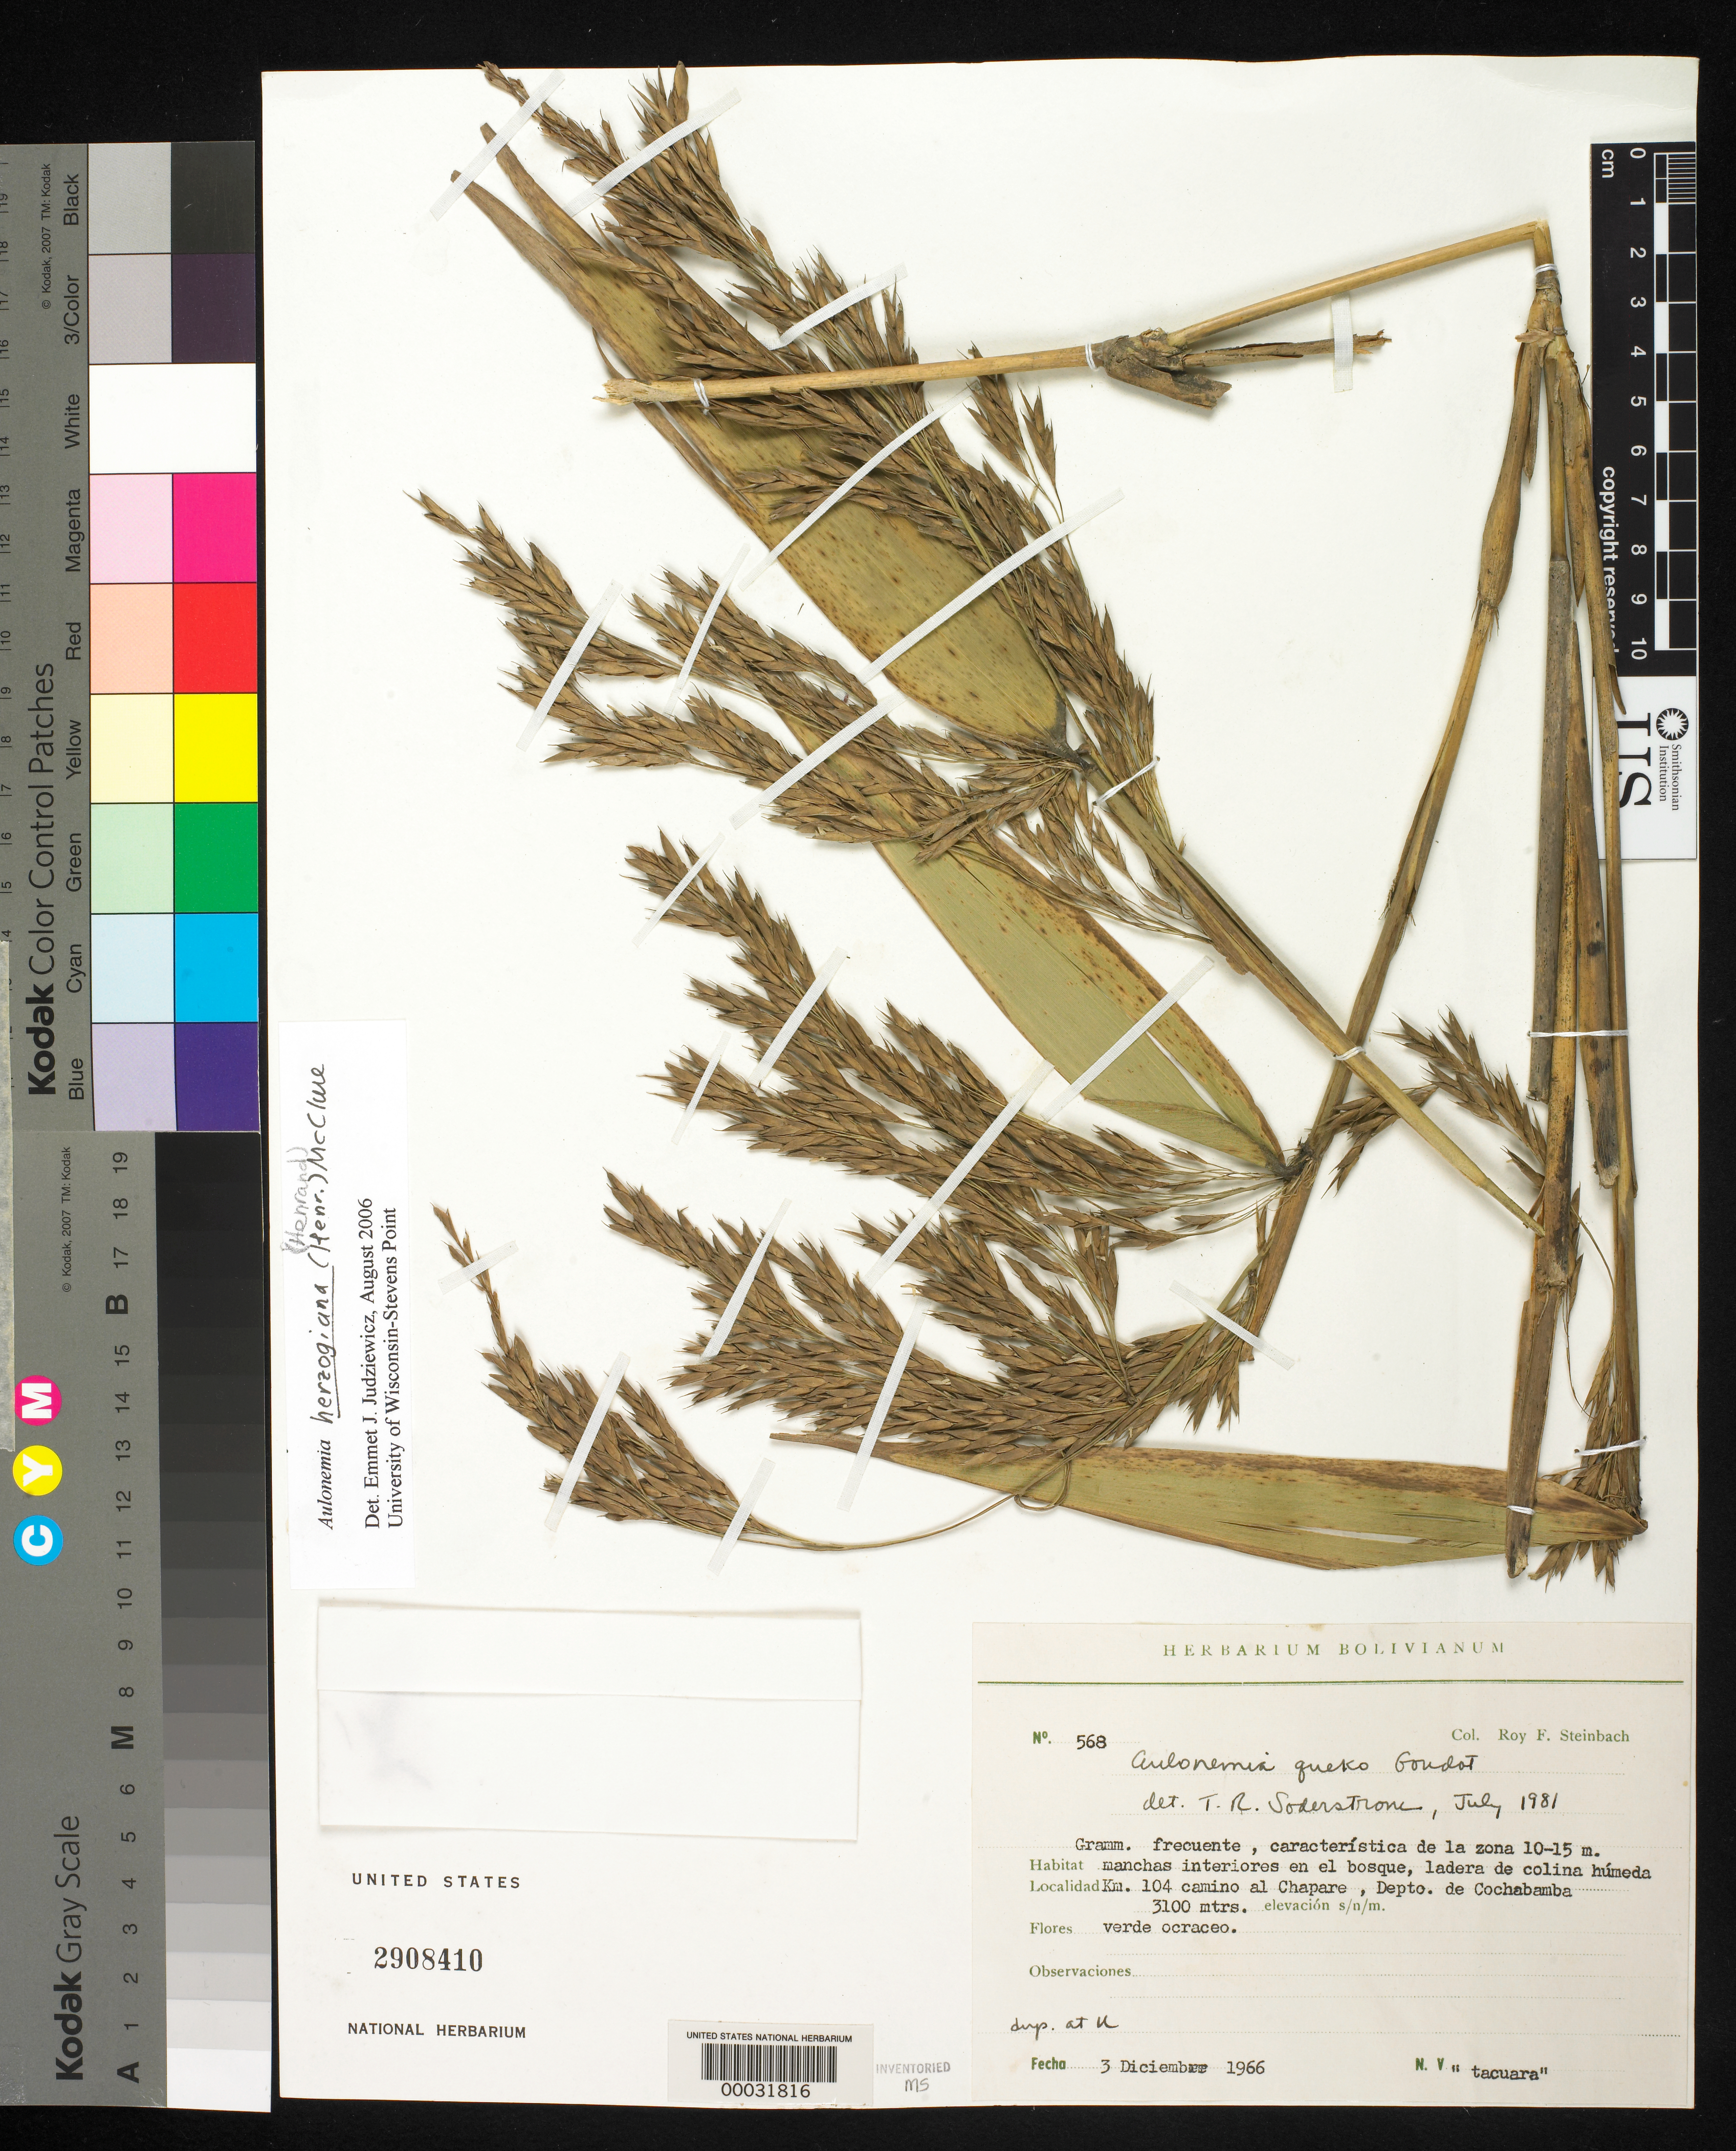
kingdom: Plantae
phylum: Tracheophyta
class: Liliopsida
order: Poales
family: Poaceae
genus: Aulonemia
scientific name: Aulonemia herzogiana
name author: (Henr.) McClure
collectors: R. F. Steinbach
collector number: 568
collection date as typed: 03 Dec 1966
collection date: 1966-12-03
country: Bolivia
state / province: Cochabamba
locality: Km 104 Camino al Chapare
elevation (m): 3100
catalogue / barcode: US 2908410